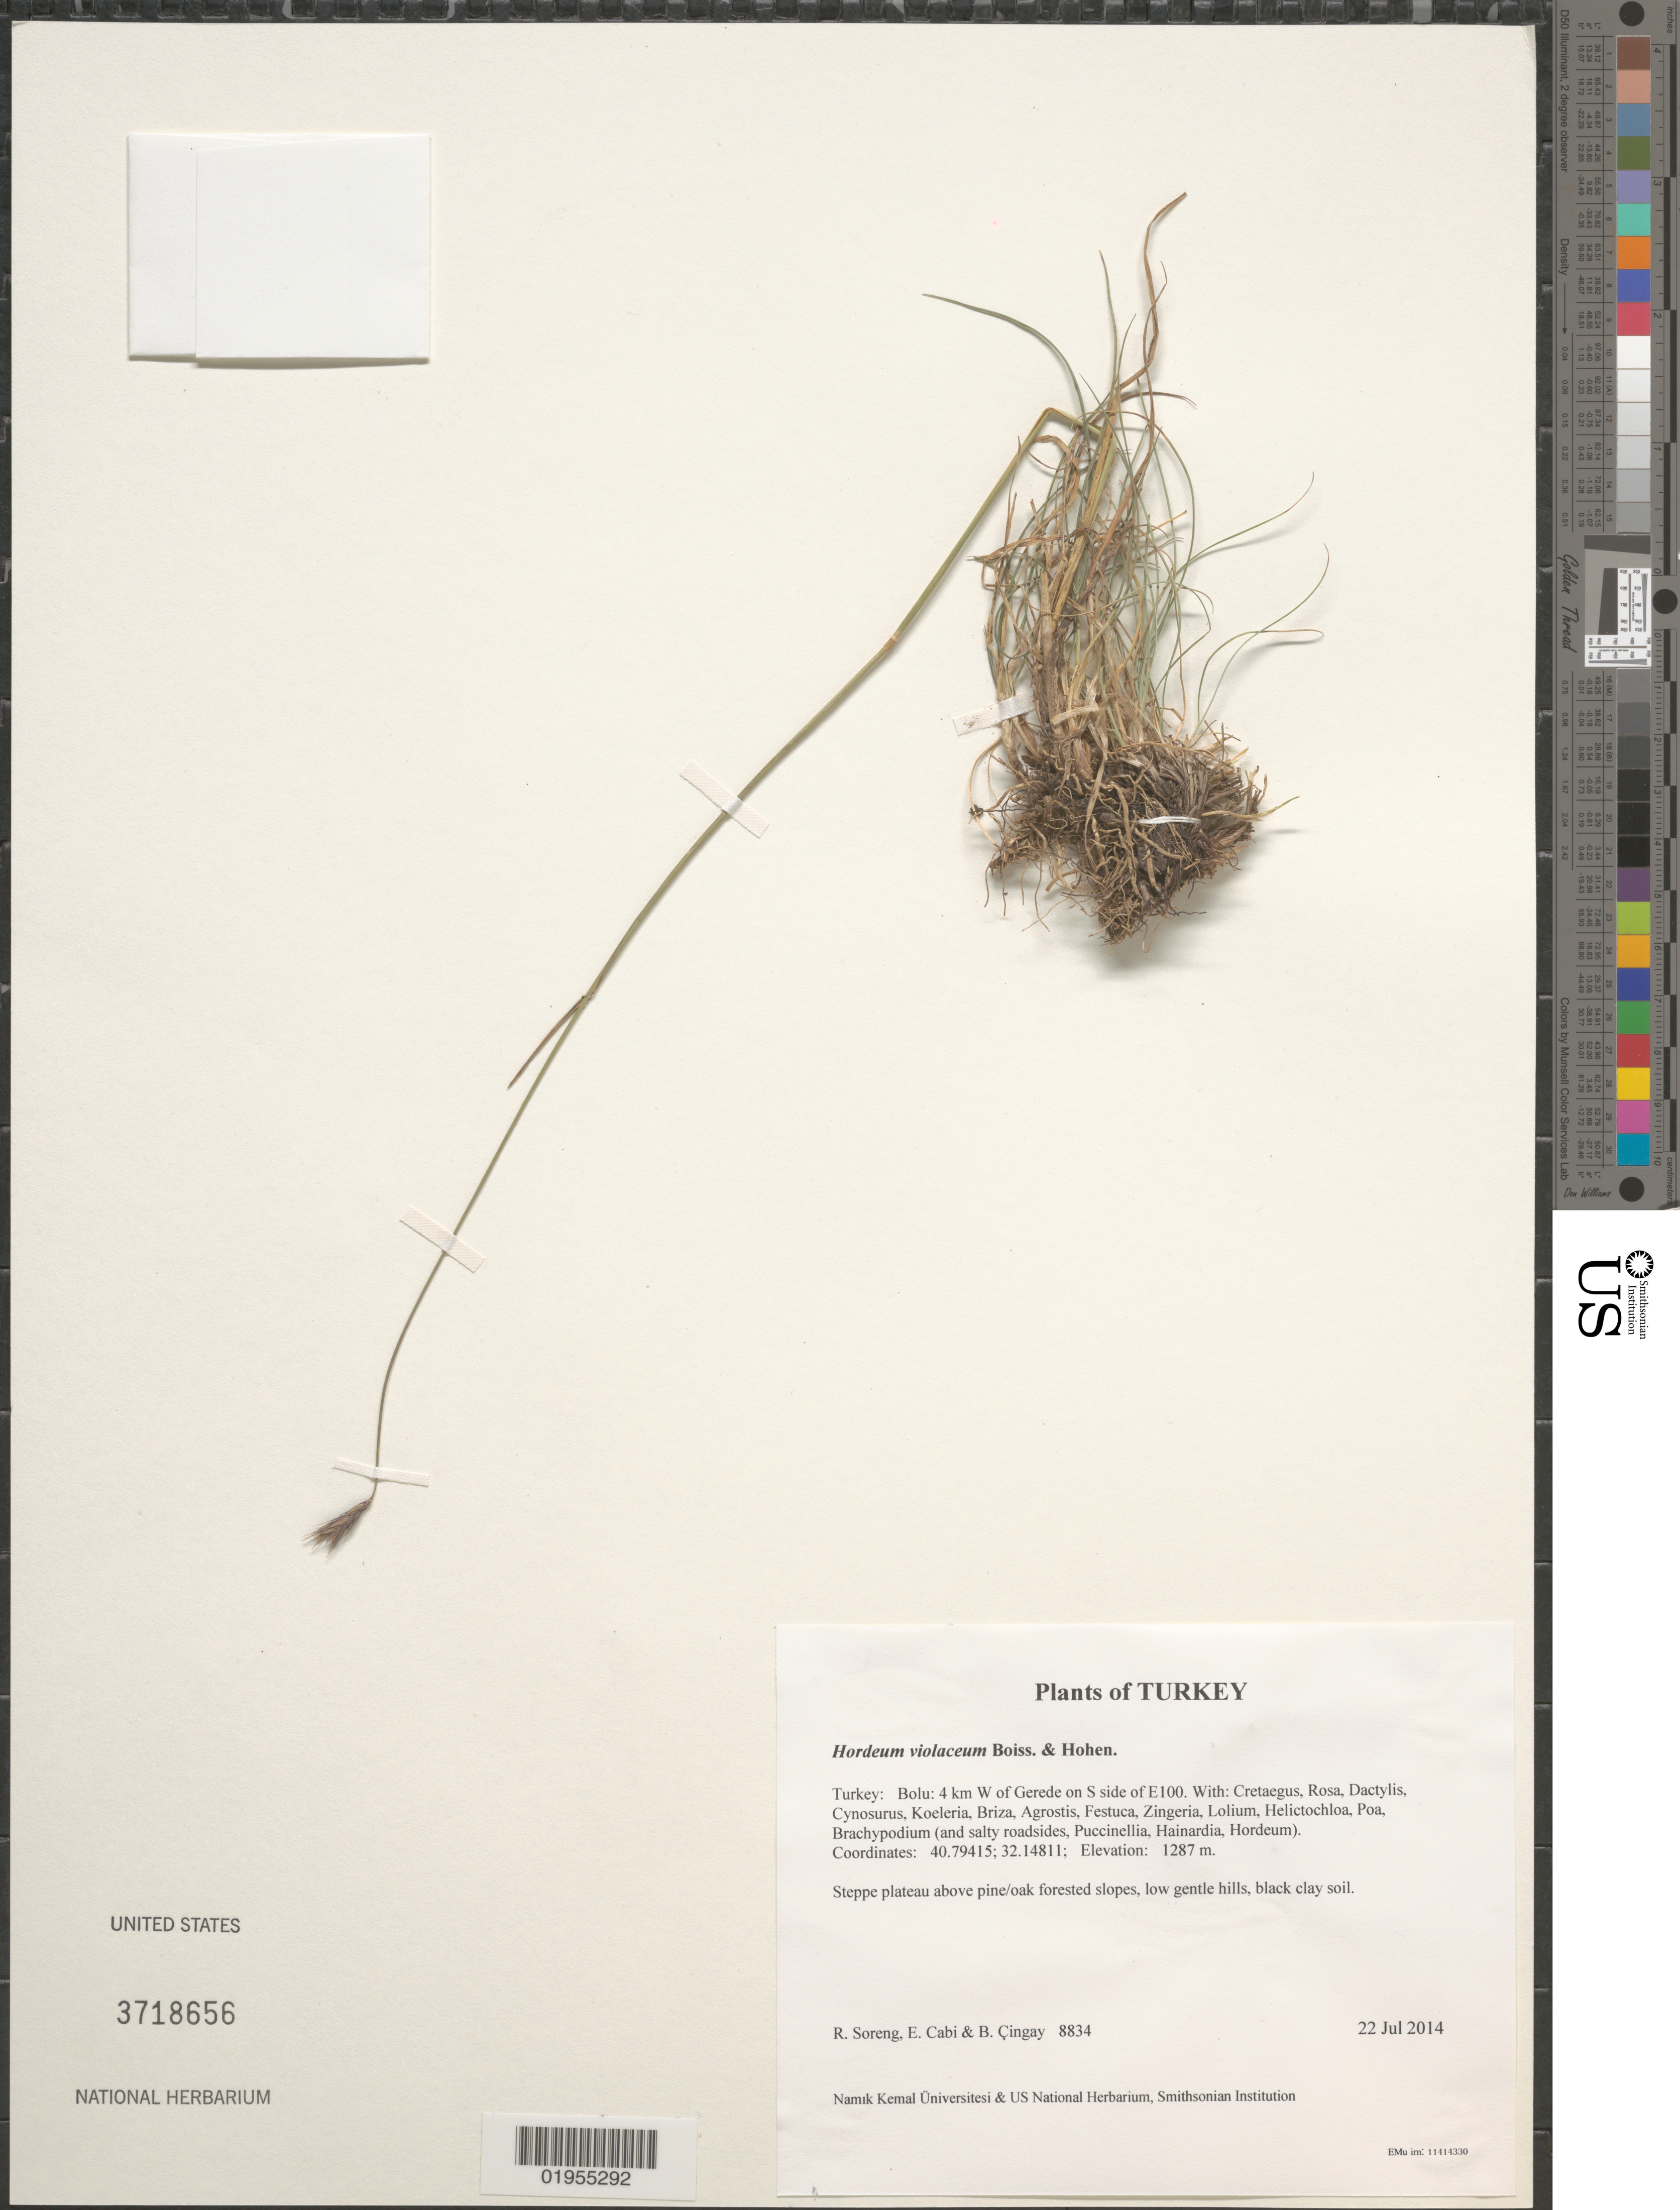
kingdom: Plantae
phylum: Tracheophyta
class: Liliopsida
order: Poales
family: Poaceae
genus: Hordeum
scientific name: Hordeum violaceum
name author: Boiss. & Hohen.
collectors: R. J. Soreng, E. Cabi & B. Çıngay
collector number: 8834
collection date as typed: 22 Jul 2014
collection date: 2014-07-22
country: Turkey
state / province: Bolu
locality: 4 km W of Gerede on S side of E100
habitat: Steppe plateau above pine/oak forested slopes, low gentle hills, black clay soil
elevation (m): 1287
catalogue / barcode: US 3718656